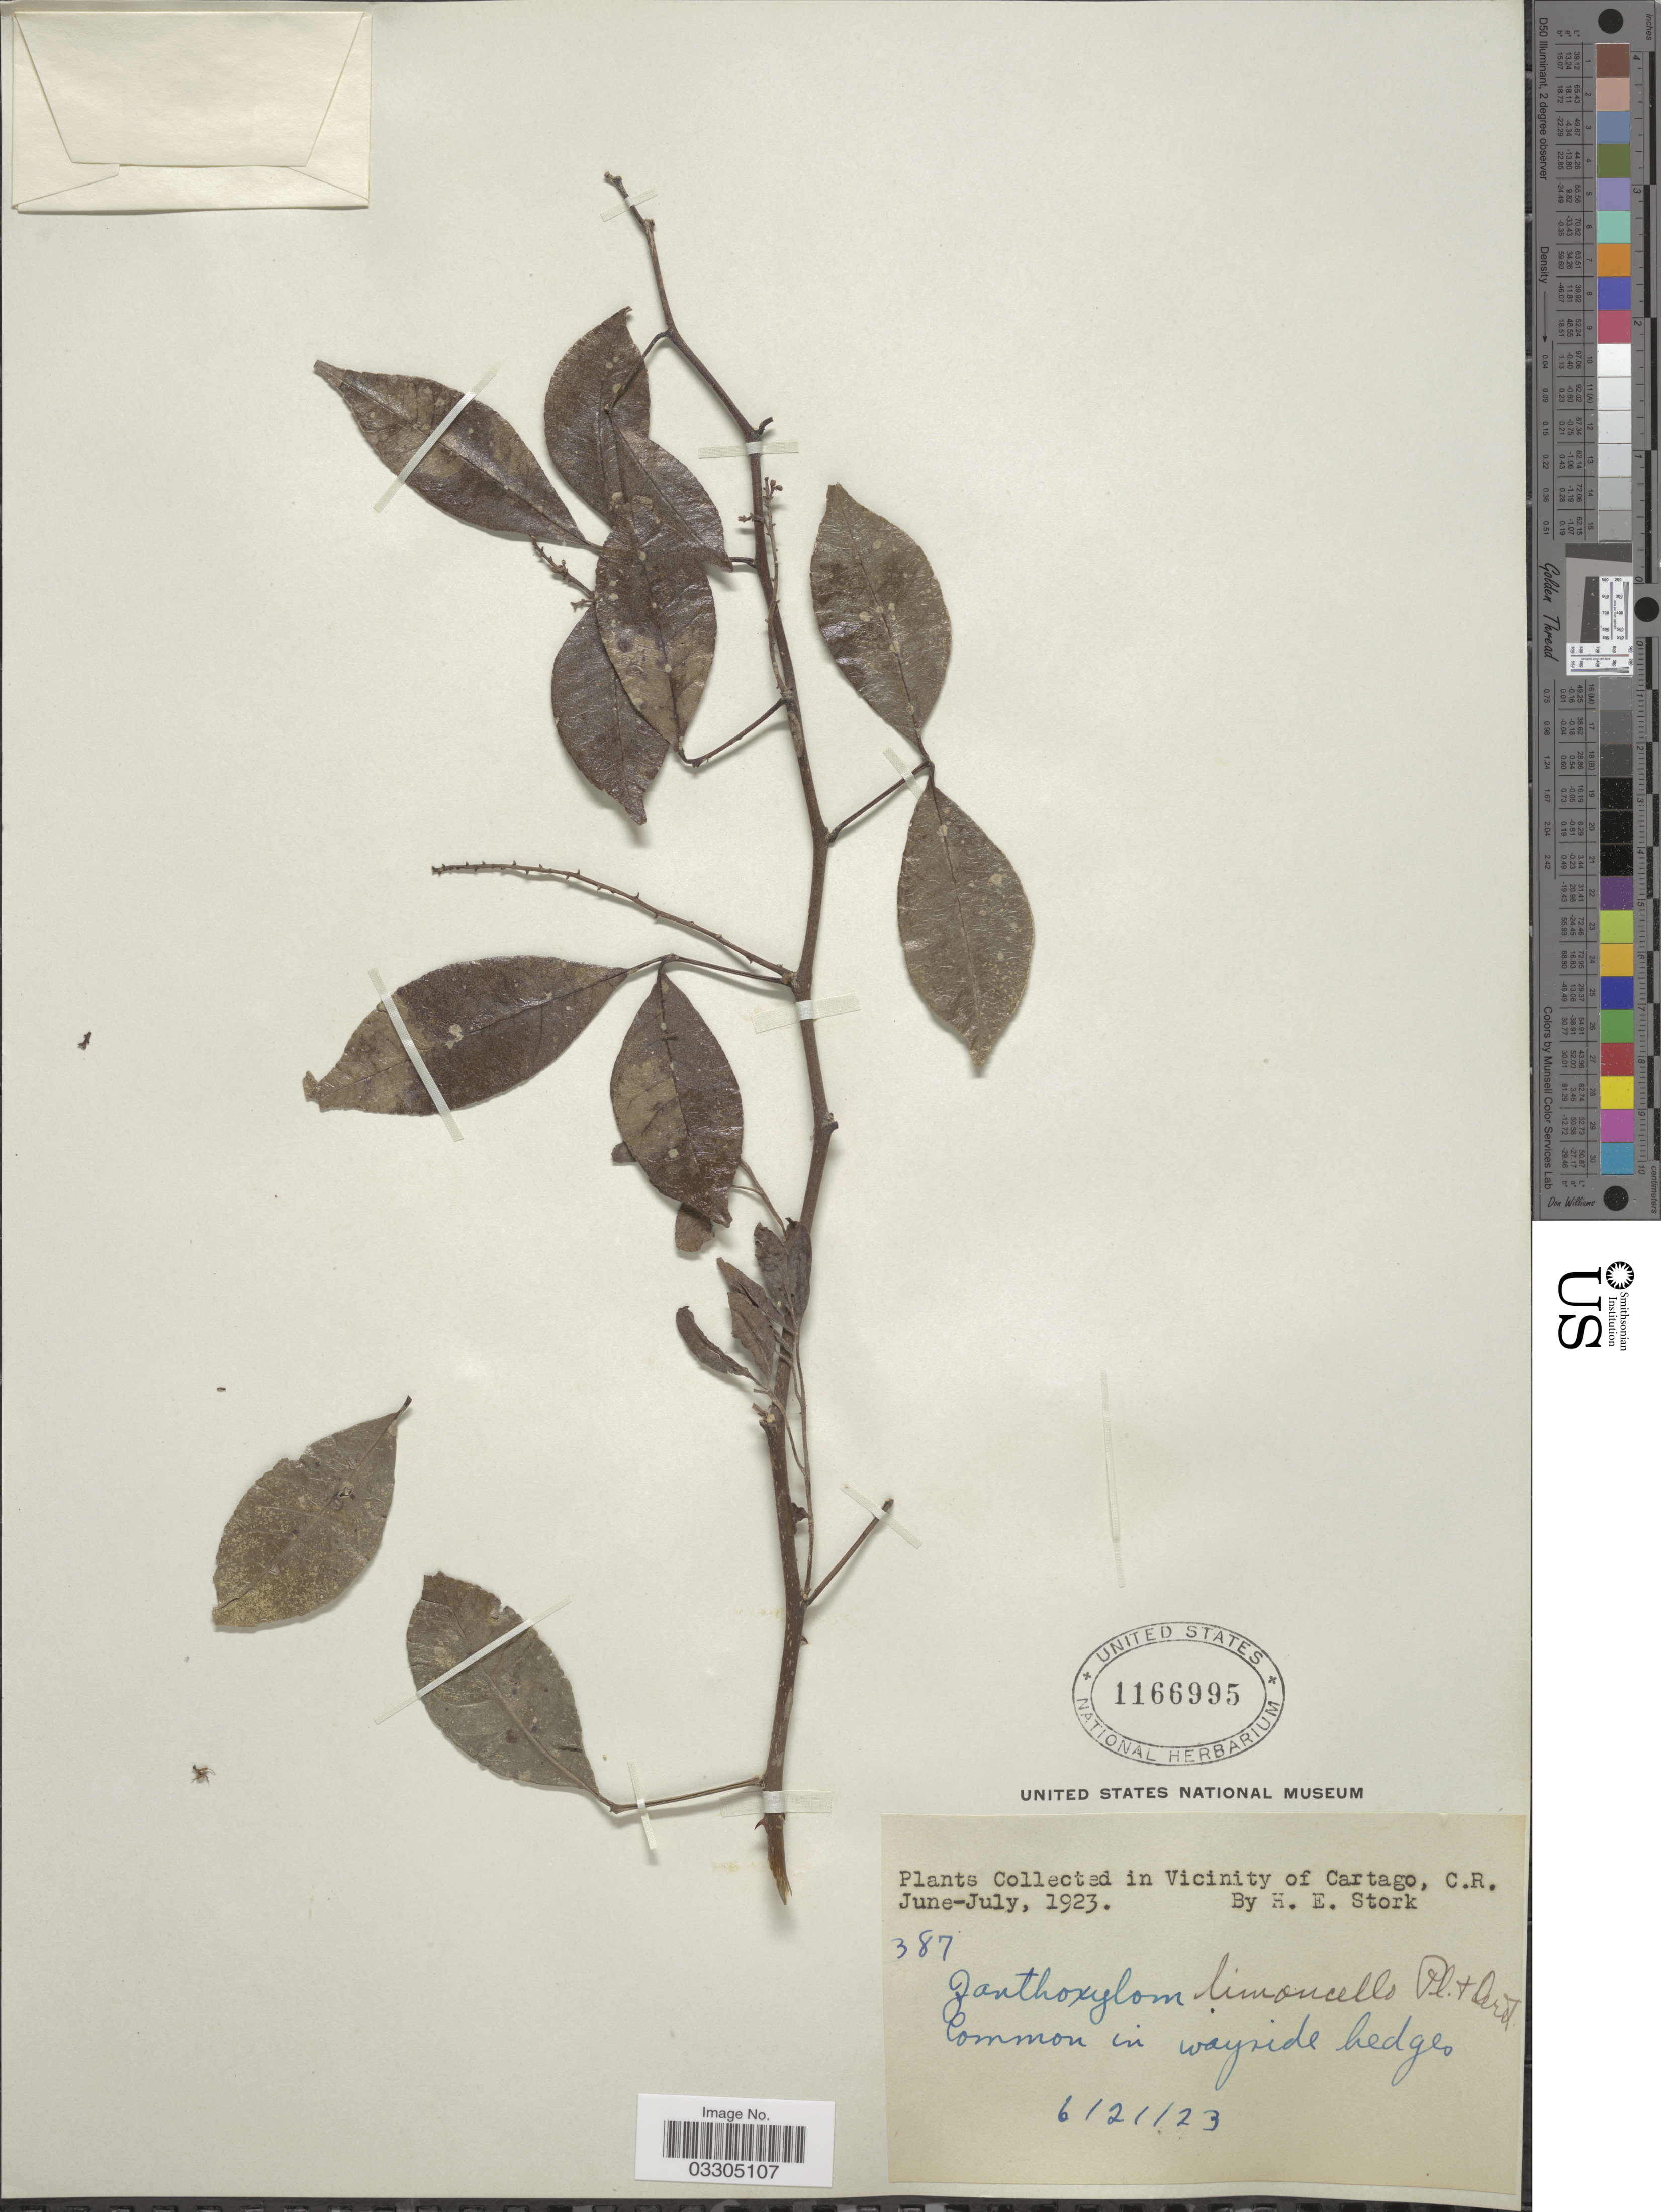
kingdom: Plantae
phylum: Tracheophyta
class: Magnoliopsida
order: Sapindales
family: Rutaceae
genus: Zanthoxylum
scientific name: Zanthoxylum limoncello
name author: Planch. & Oerst.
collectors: H. E. Stork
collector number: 387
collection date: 1923-06/1923-07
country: Costa Rica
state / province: Cartago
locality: In Vicinity of Cartago.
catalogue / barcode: US 1166995